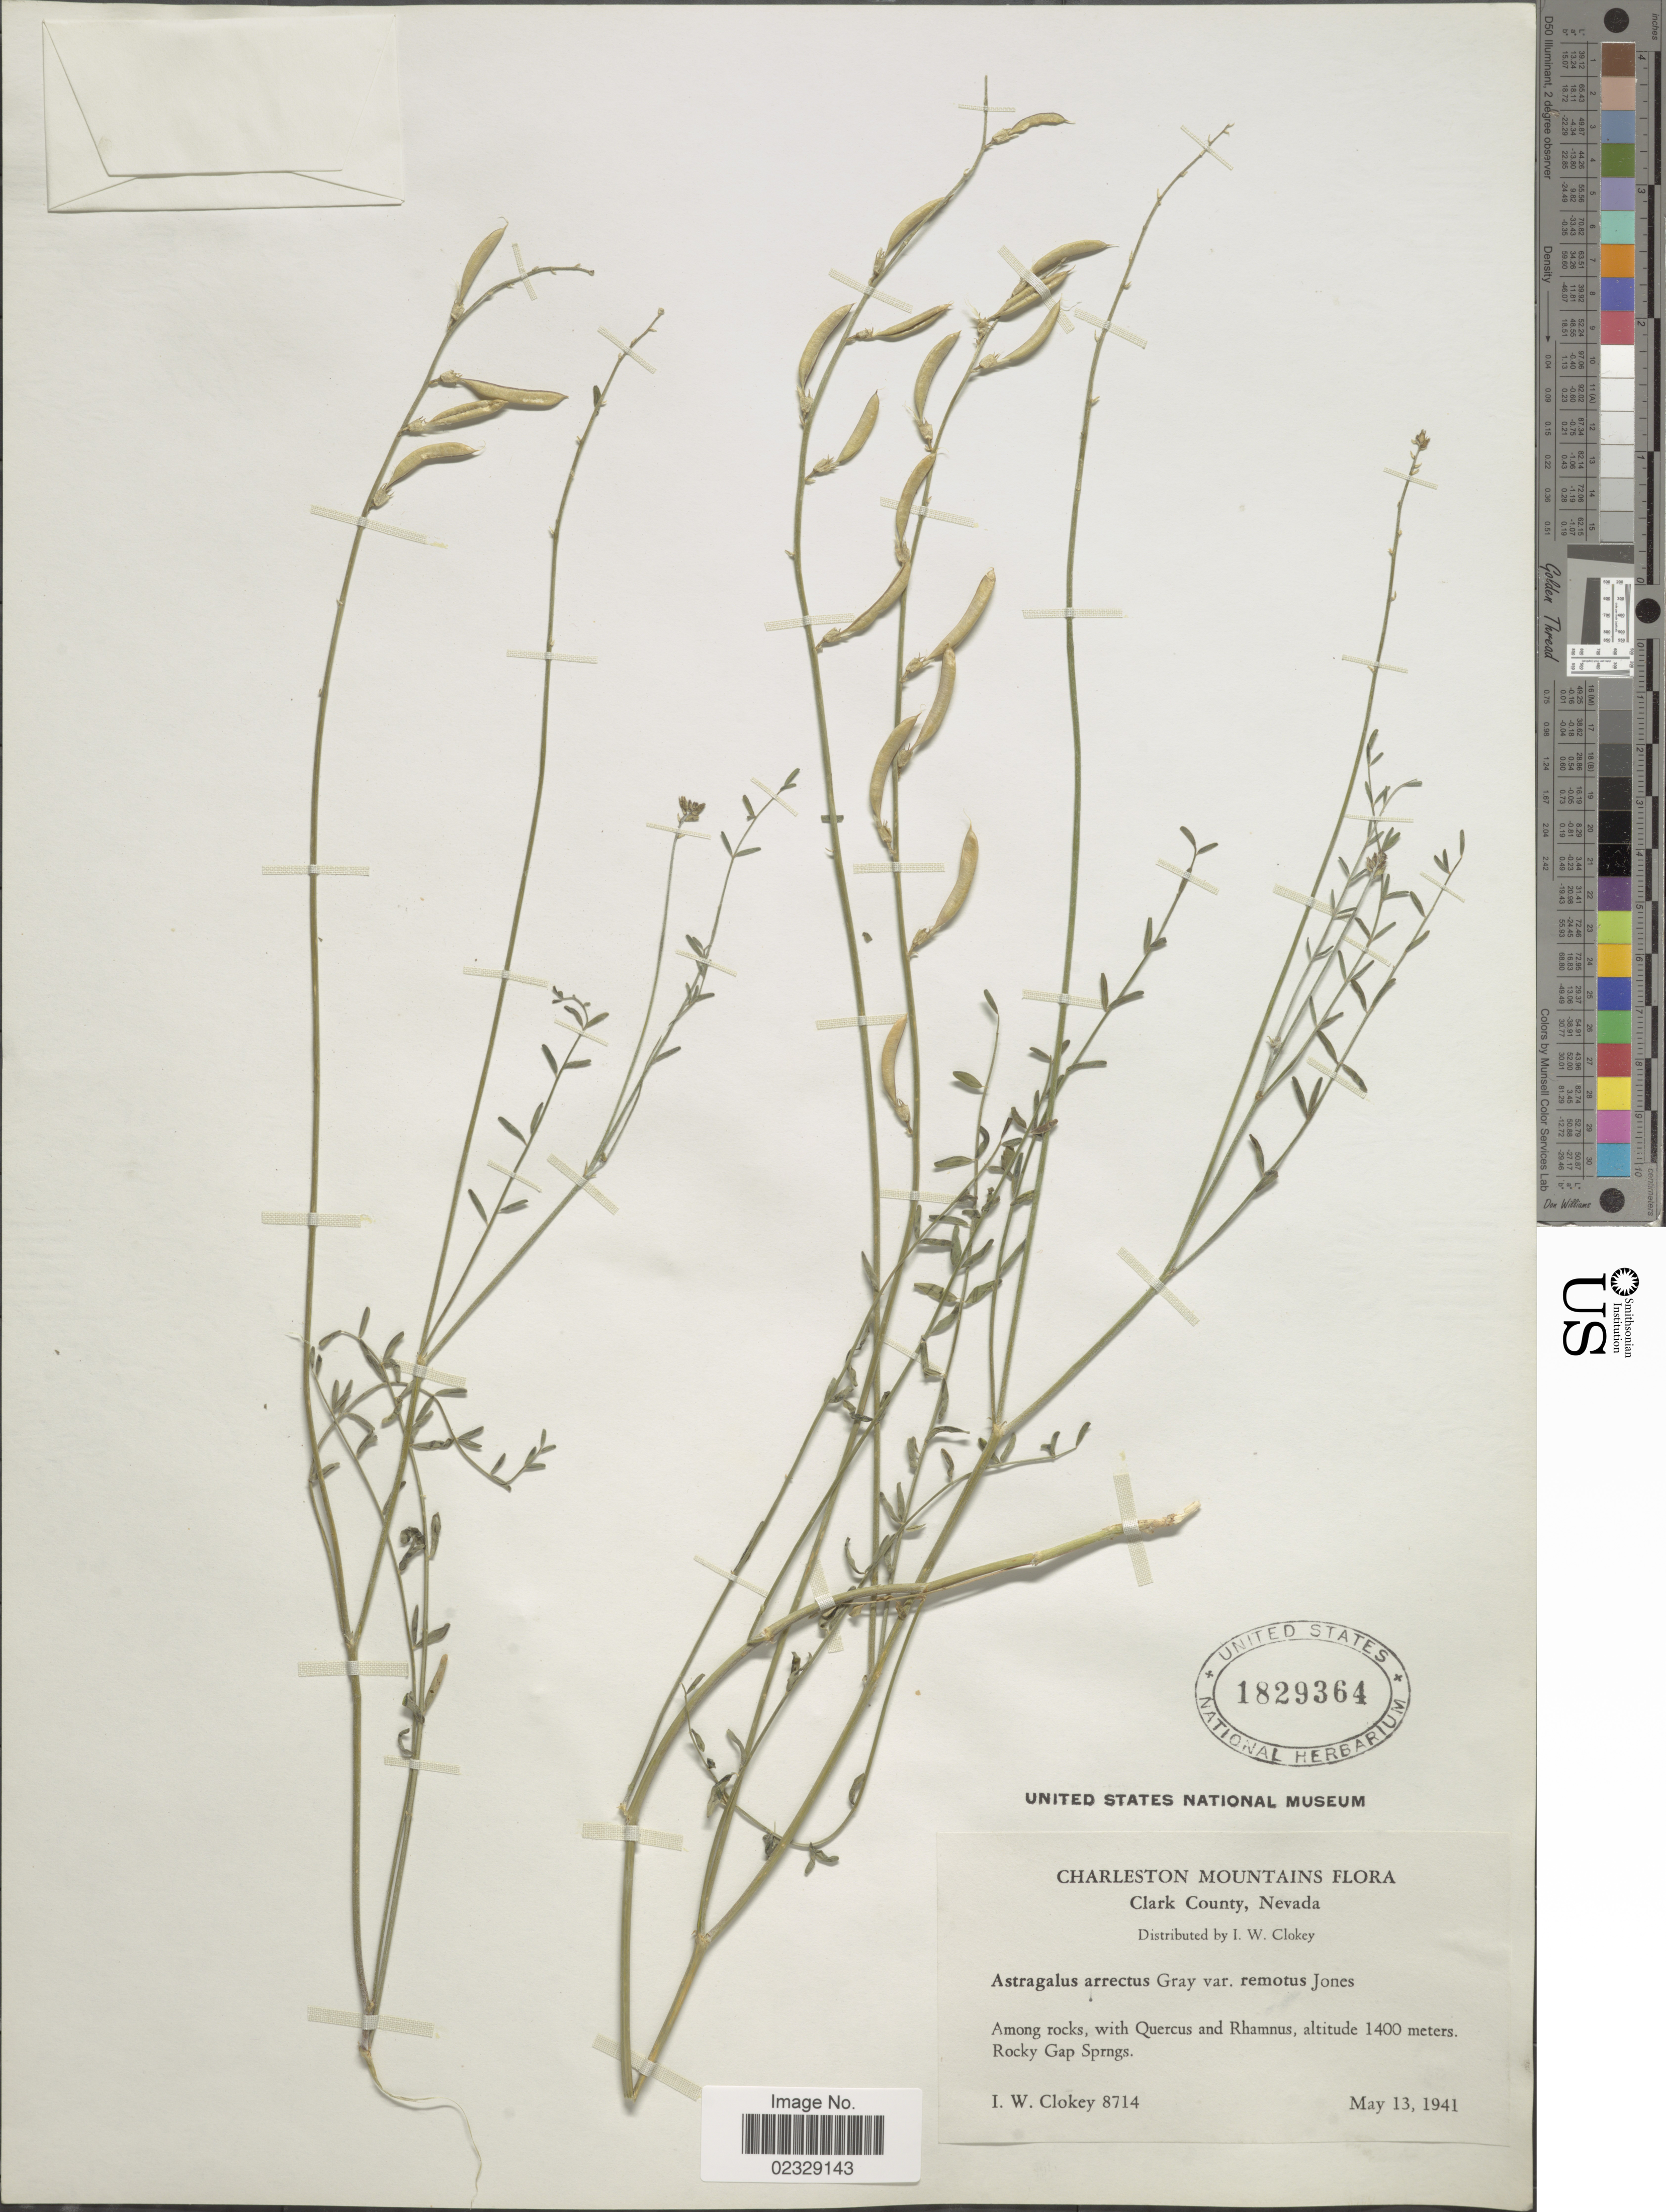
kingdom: Plantae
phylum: Tracheophyta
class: Magnoliopsida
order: Fabales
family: Fabaceae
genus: Astragalus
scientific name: Astragalus arrectus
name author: A. Gray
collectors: I. W. Clokey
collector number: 8714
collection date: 1941-05-13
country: United States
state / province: Nevada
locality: Charleston Mountains, Clark County, Rocky Gap Springs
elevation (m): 1400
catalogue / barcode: US 1829364